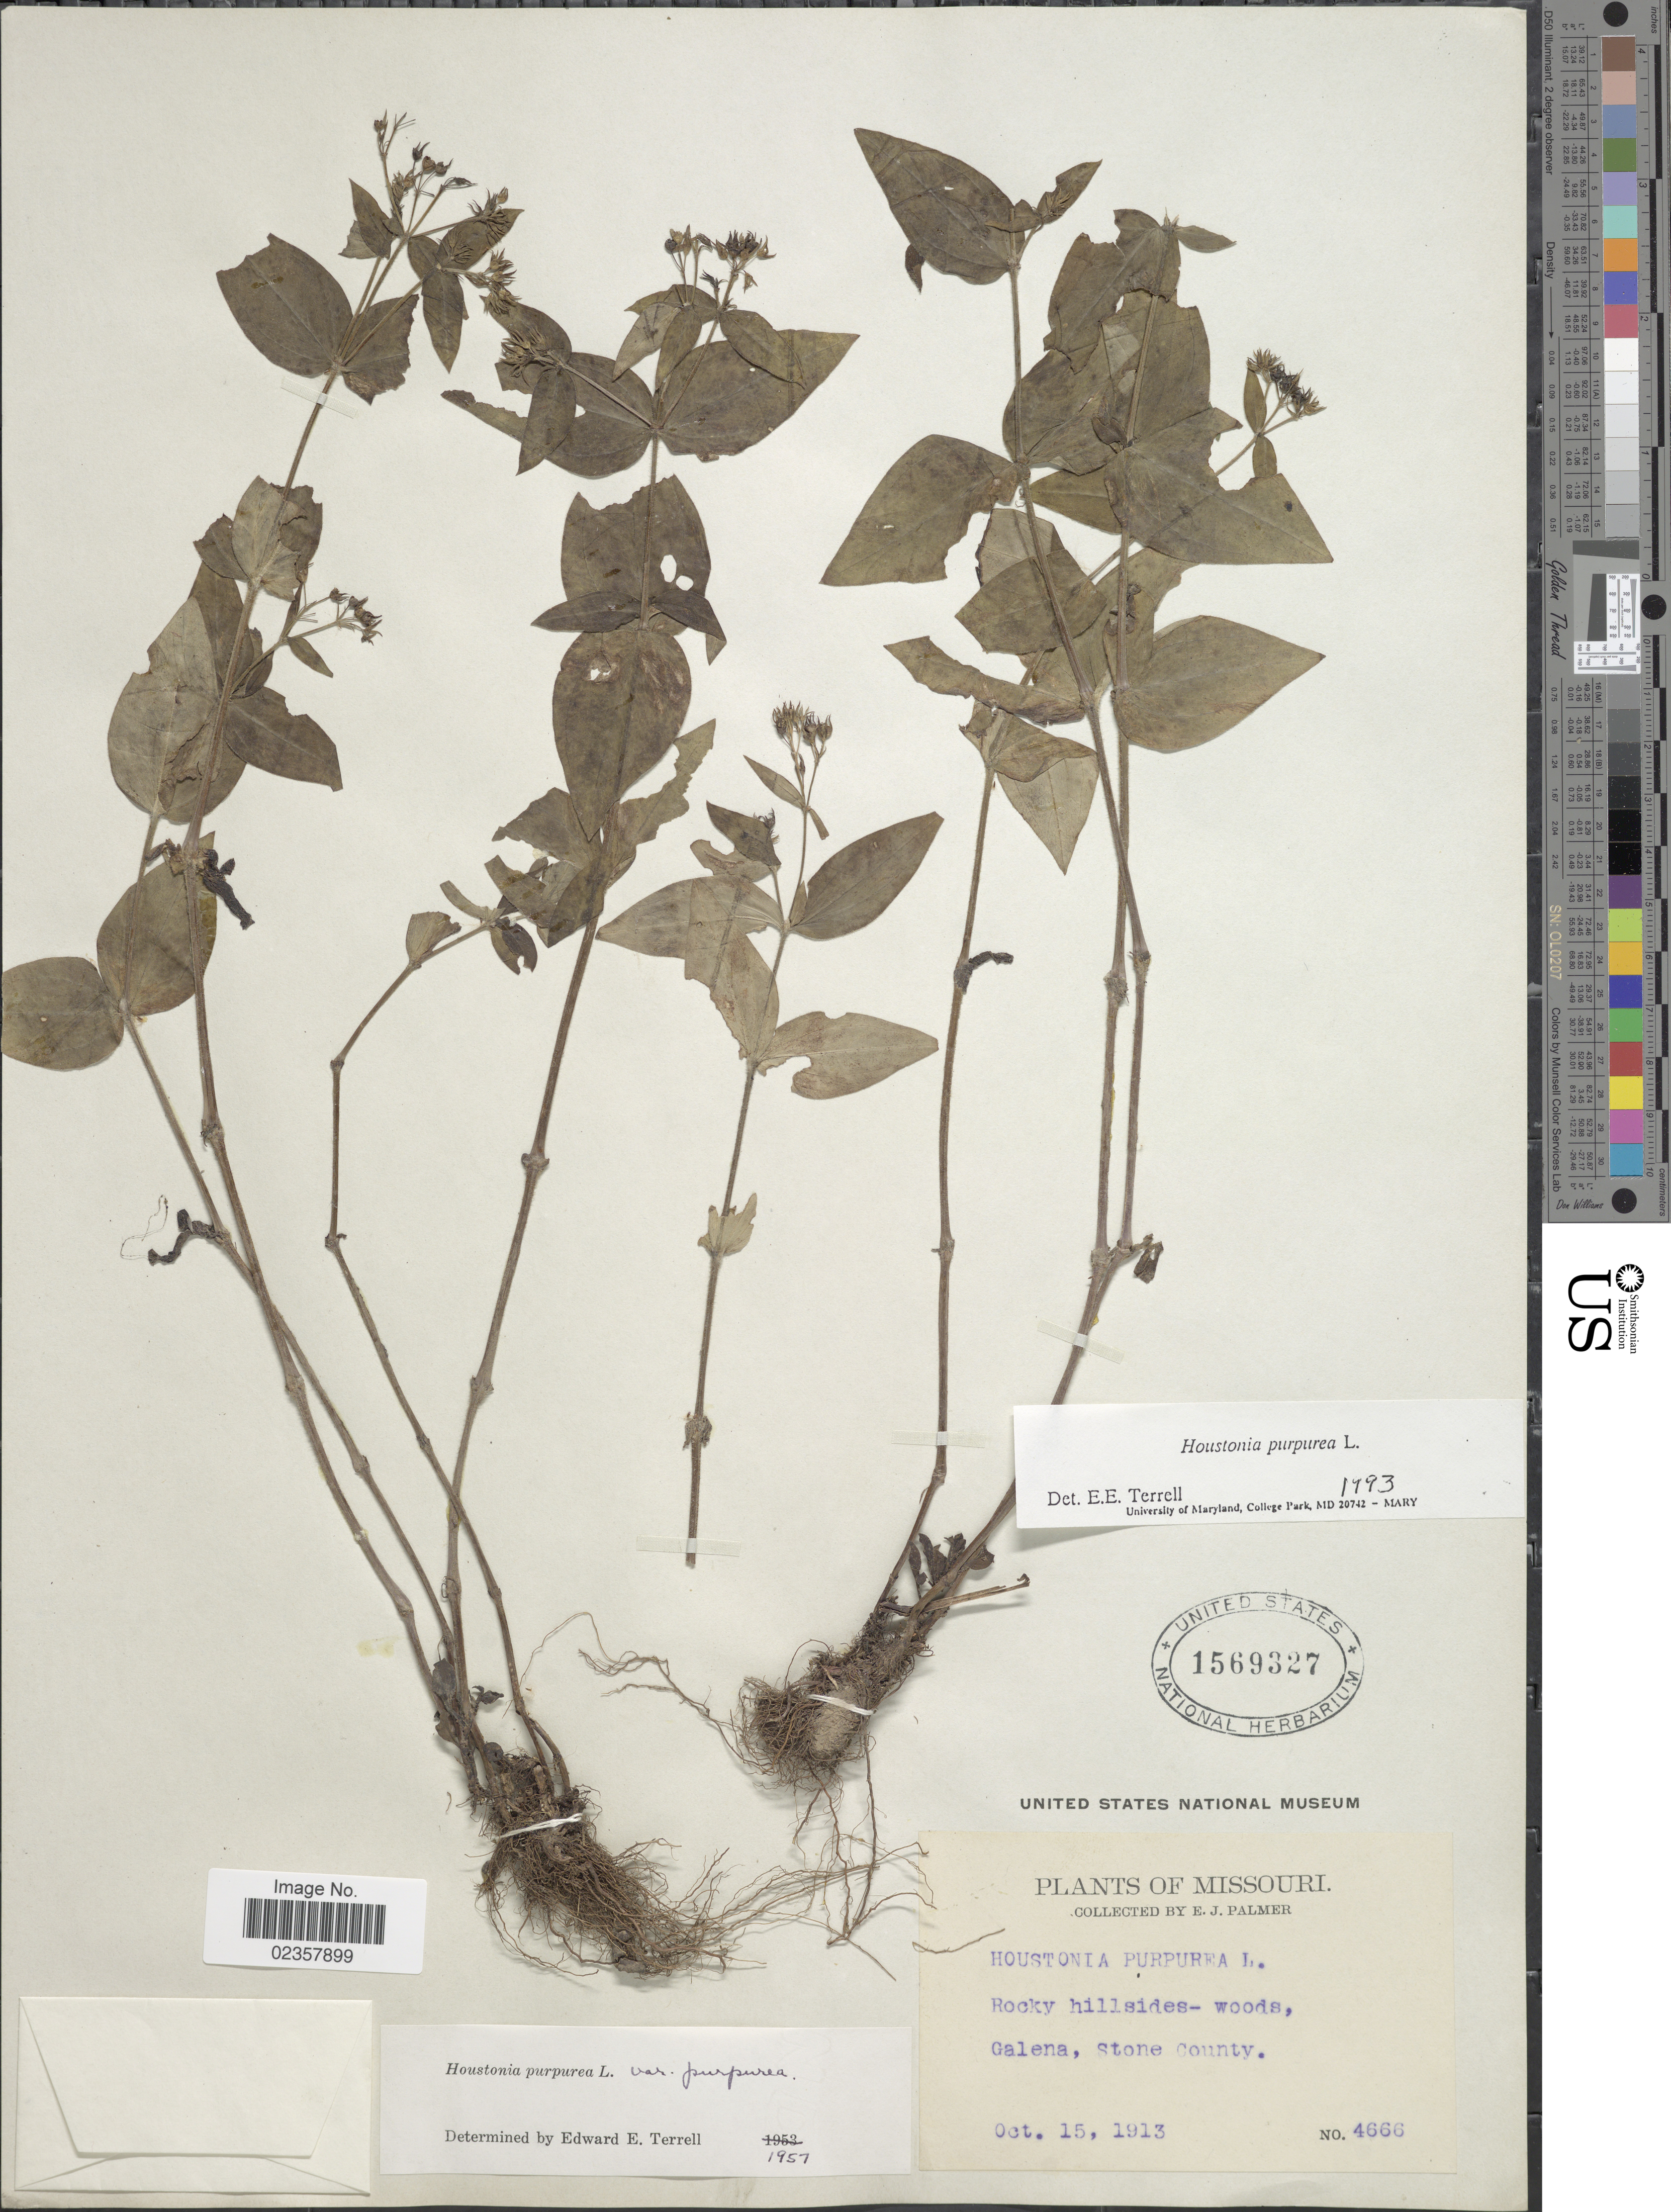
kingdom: Plantae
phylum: Tracheophyta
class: Magnoliopsida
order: Gentianales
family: Rubiaceae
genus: Houstonia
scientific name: Houstonia purpurea var. purpurea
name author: L.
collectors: E. J. Palmer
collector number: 4666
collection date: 1913-01-15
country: United States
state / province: Missouri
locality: Rocky hillside-woods, Galena, Stone County.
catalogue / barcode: US 1569327